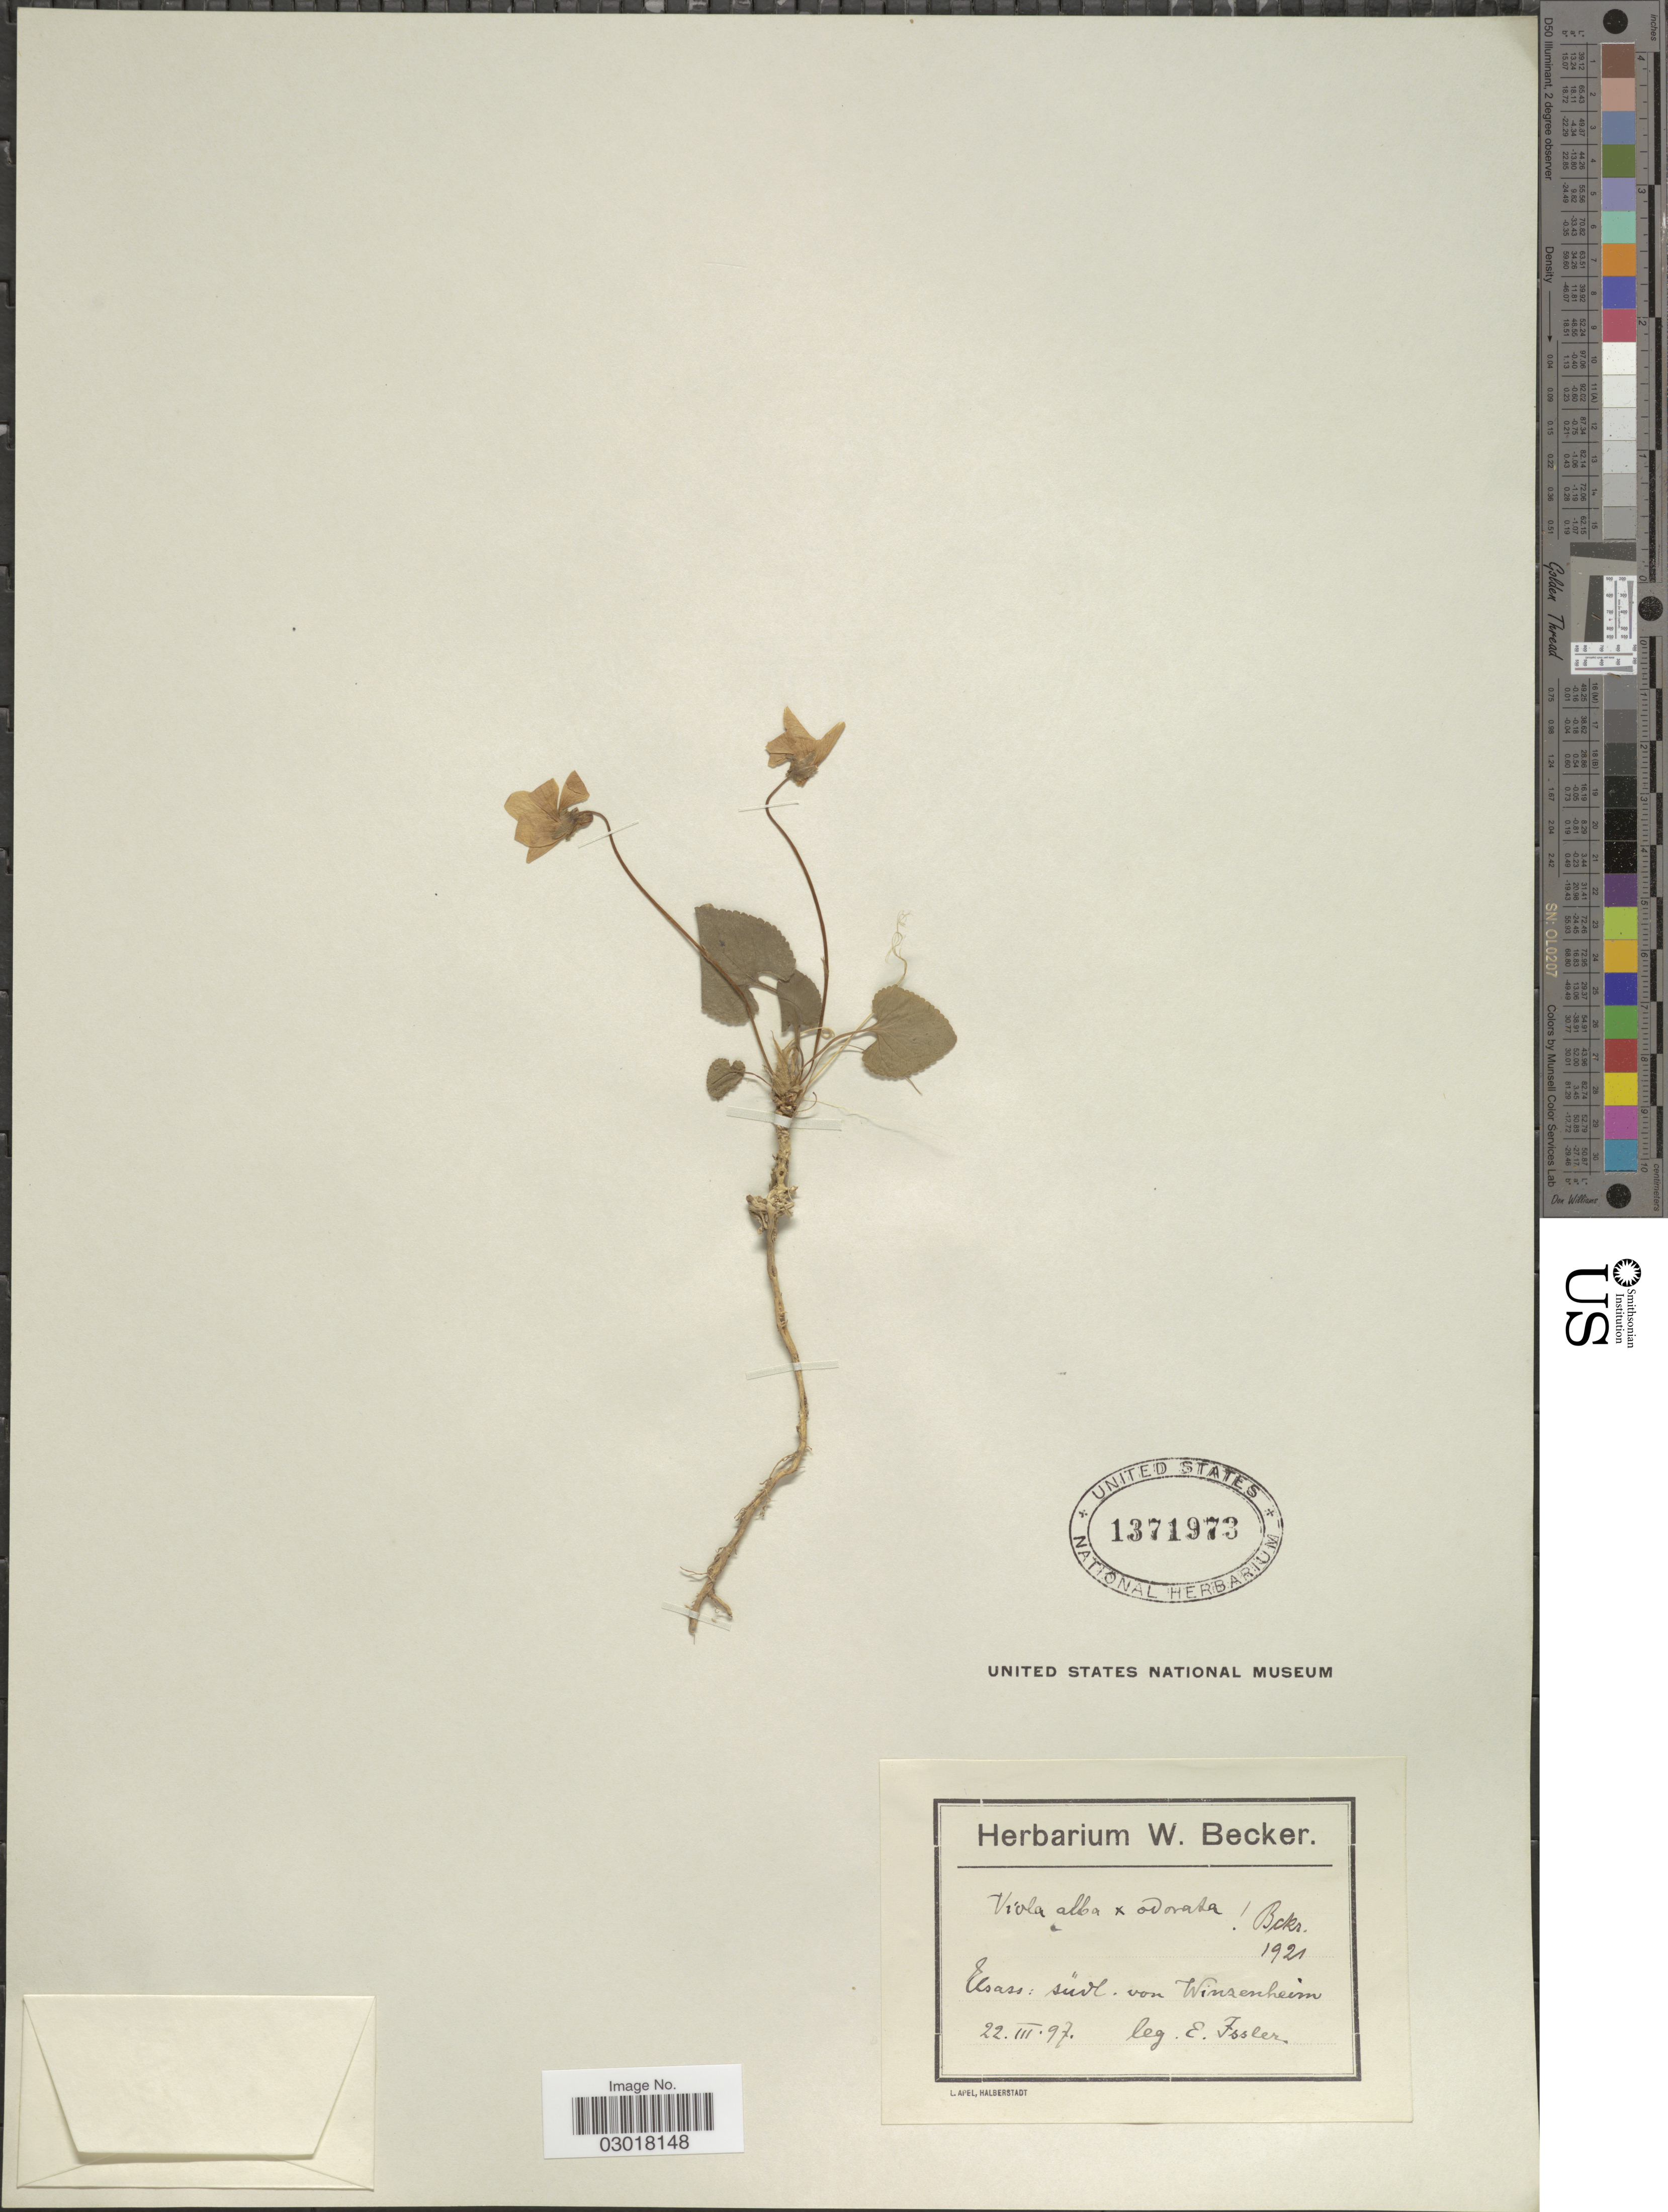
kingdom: Plantae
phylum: Tracheophyta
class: Magnoliopsida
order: Malpighiales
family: Violaceae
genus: Viola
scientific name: Viola alba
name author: Besser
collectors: E. Issler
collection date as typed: Transcribed d/m/y: 22/3/97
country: France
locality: Elsass: südl. von Winzenheim.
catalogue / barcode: US 1371973